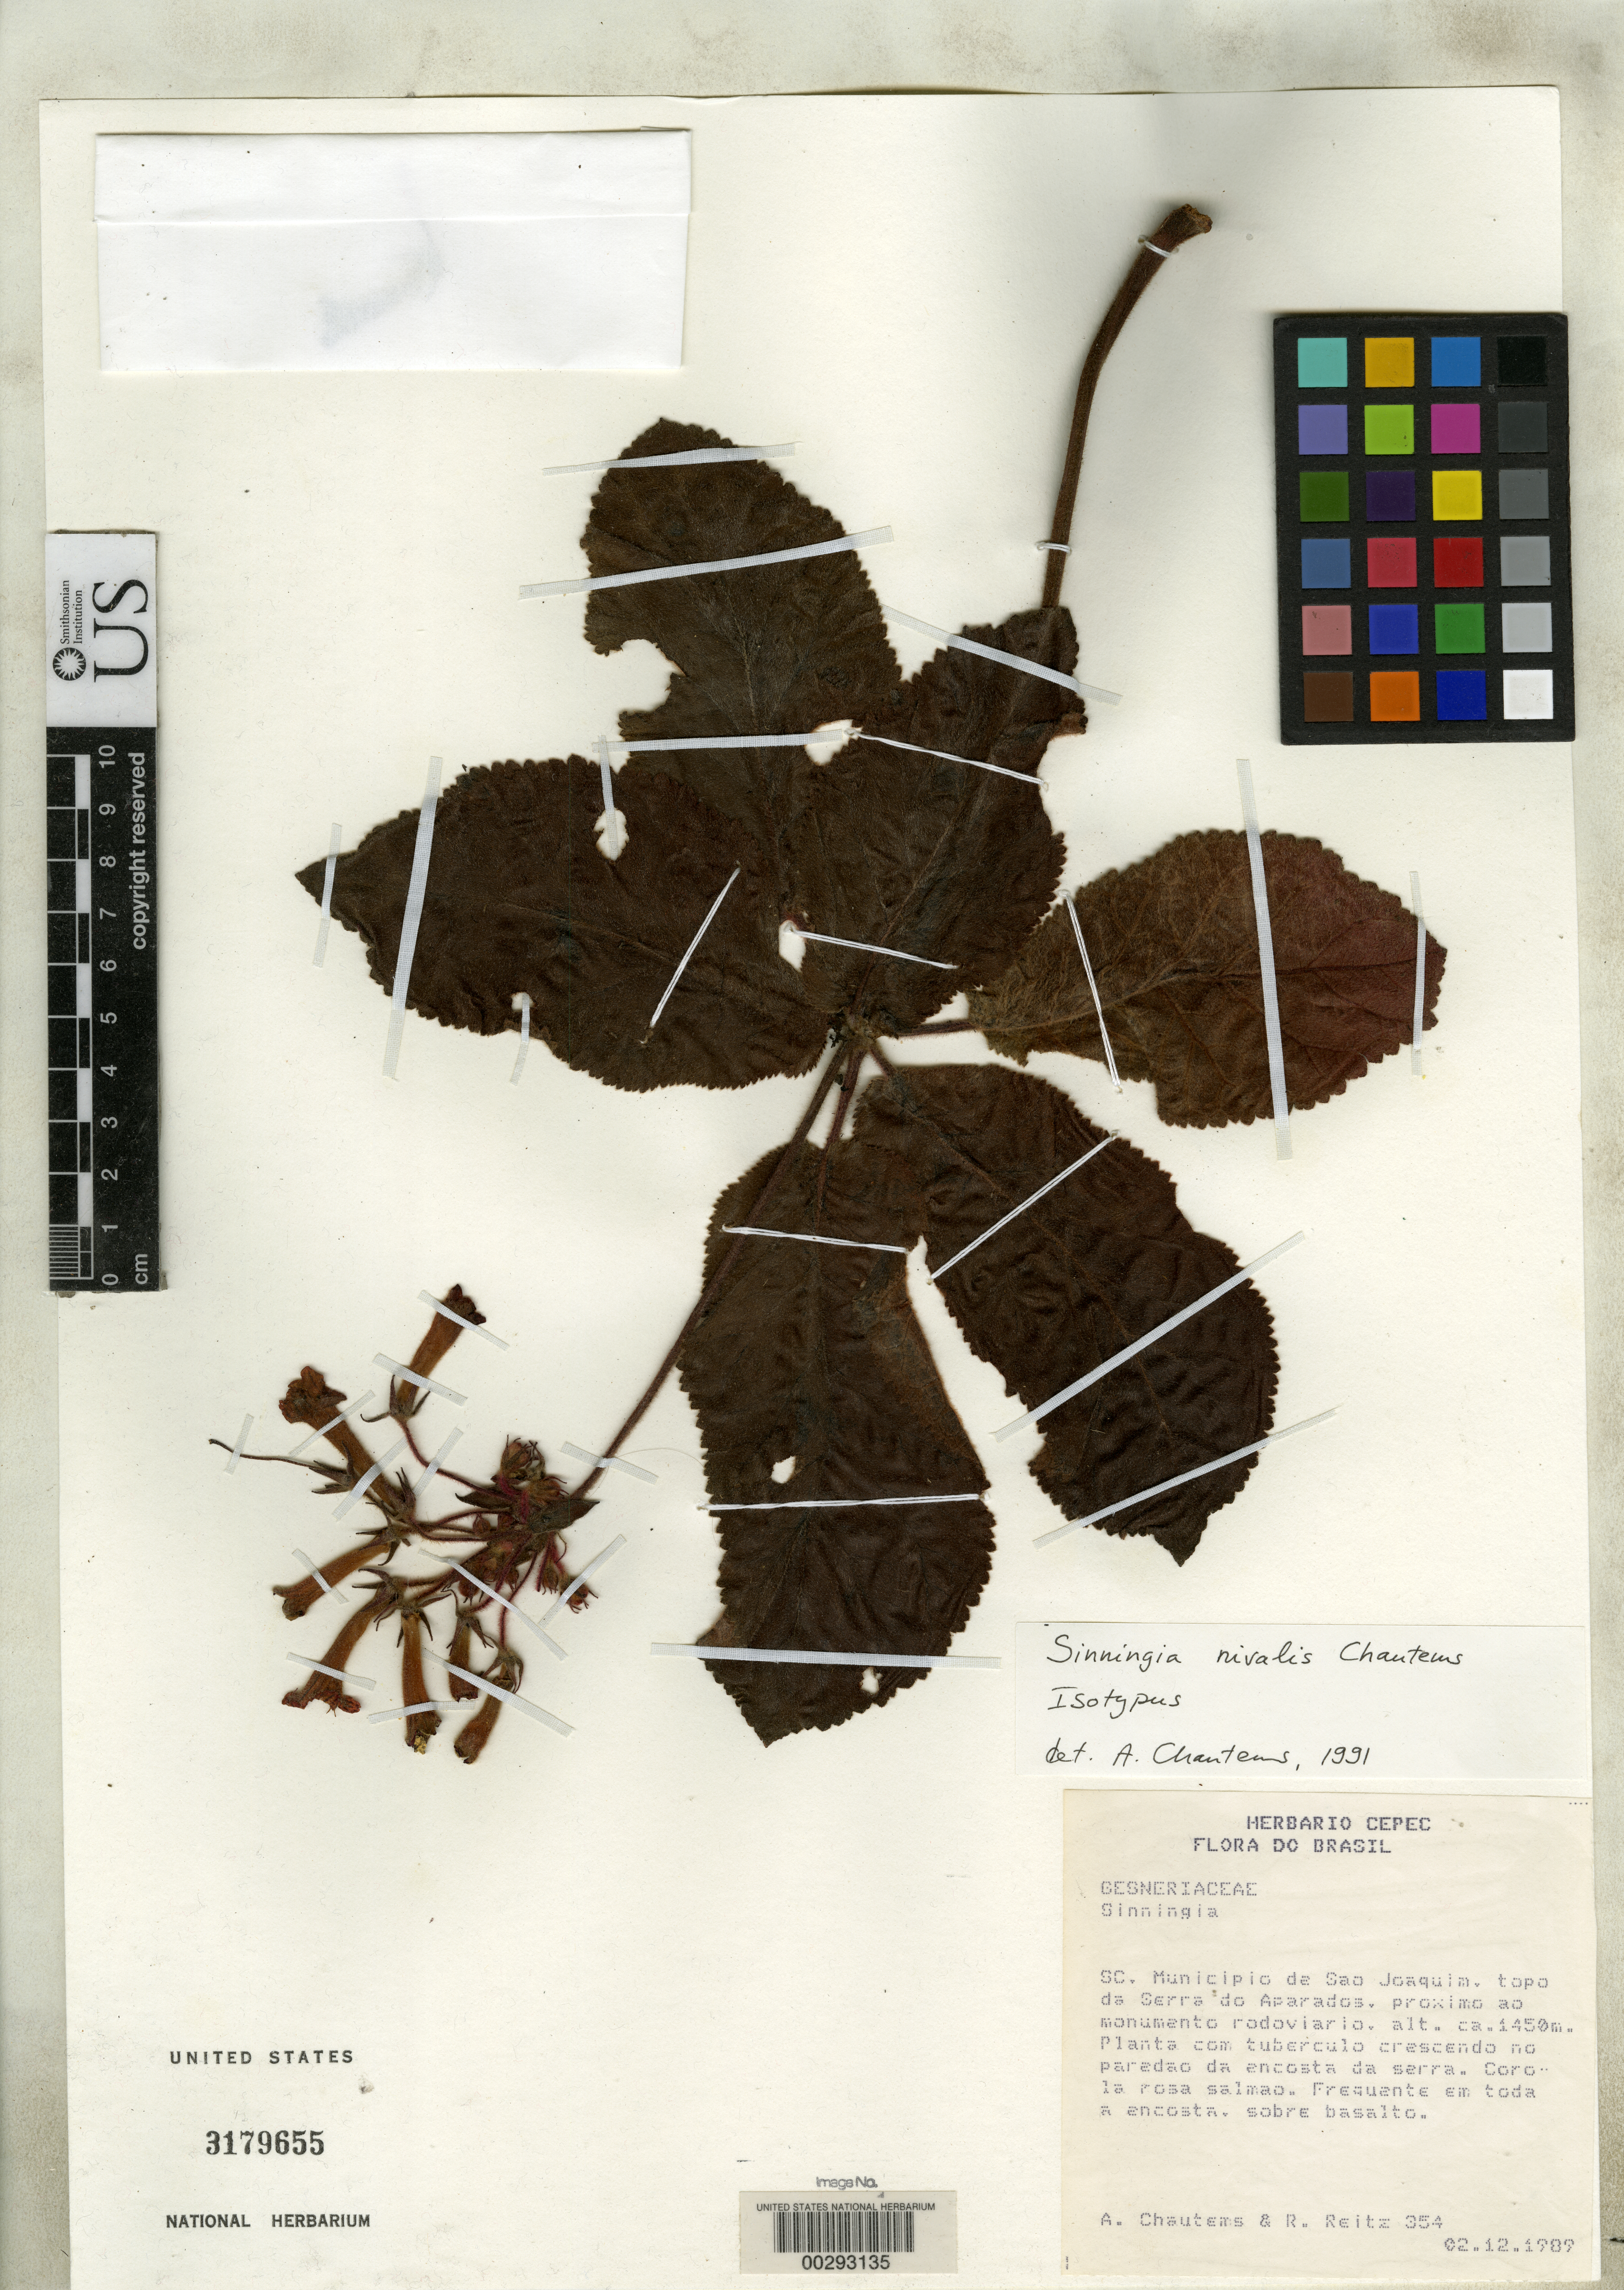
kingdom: Plantae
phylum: Tracheophyta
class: Magnoliopsida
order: Lamiales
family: Gesneriaceae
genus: Sinningia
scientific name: Sinningia nivalis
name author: Chautems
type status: Isotype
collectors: A. P. Chautems & R. Reitz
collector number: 354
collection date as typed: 02 Dec 1989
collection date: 1989-12-02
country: Brazil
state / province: Santa Catarina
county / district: São Joaquim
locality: Topo da Serra do Aparados, Proximo ao momumento Rodoviario.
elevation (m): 1450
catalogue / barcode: US 3179655